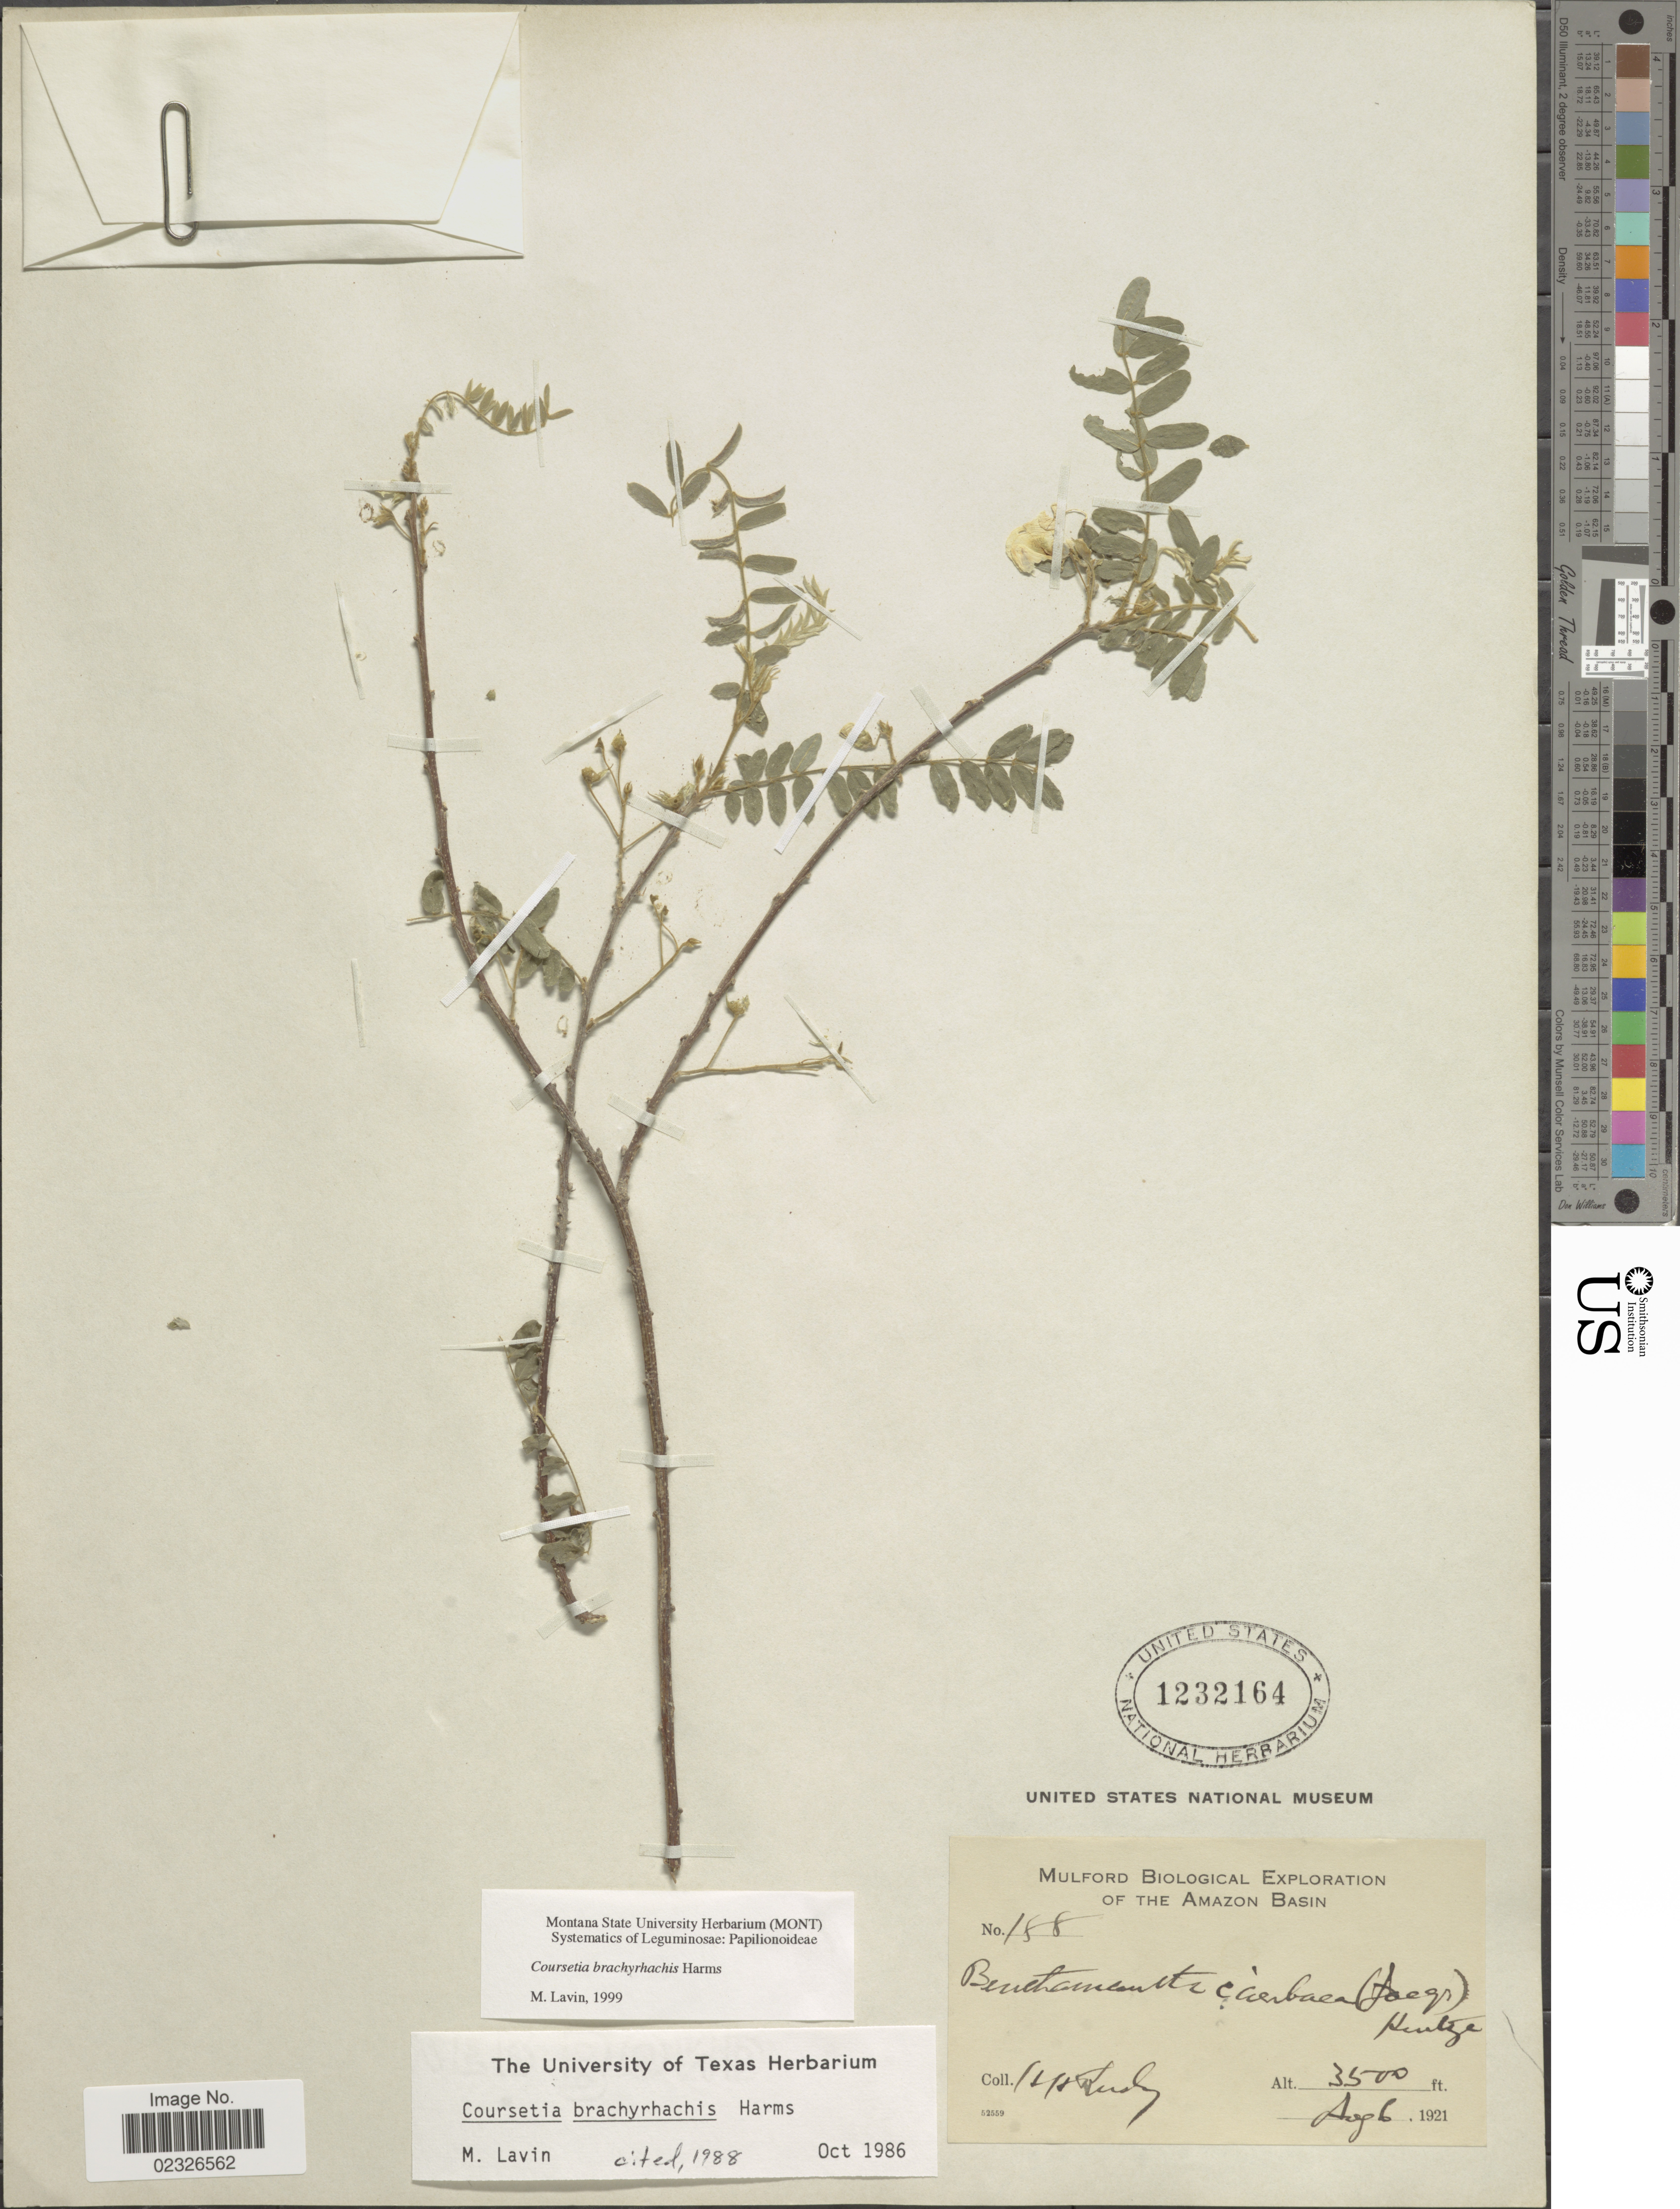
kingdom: Plantae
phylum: Tracheophyta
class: Magnoliopsida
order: Fabales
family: Fabaceae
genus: Coursetia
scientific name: Coursetia brachyrhachis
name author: Harms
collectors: H. H. Rusby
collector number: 188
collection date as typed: Aug. 6, 1921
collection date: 1921-08-06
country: Bolivia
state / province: La Paz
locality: Amazon Basin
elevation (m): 762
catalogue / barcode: US 1232164